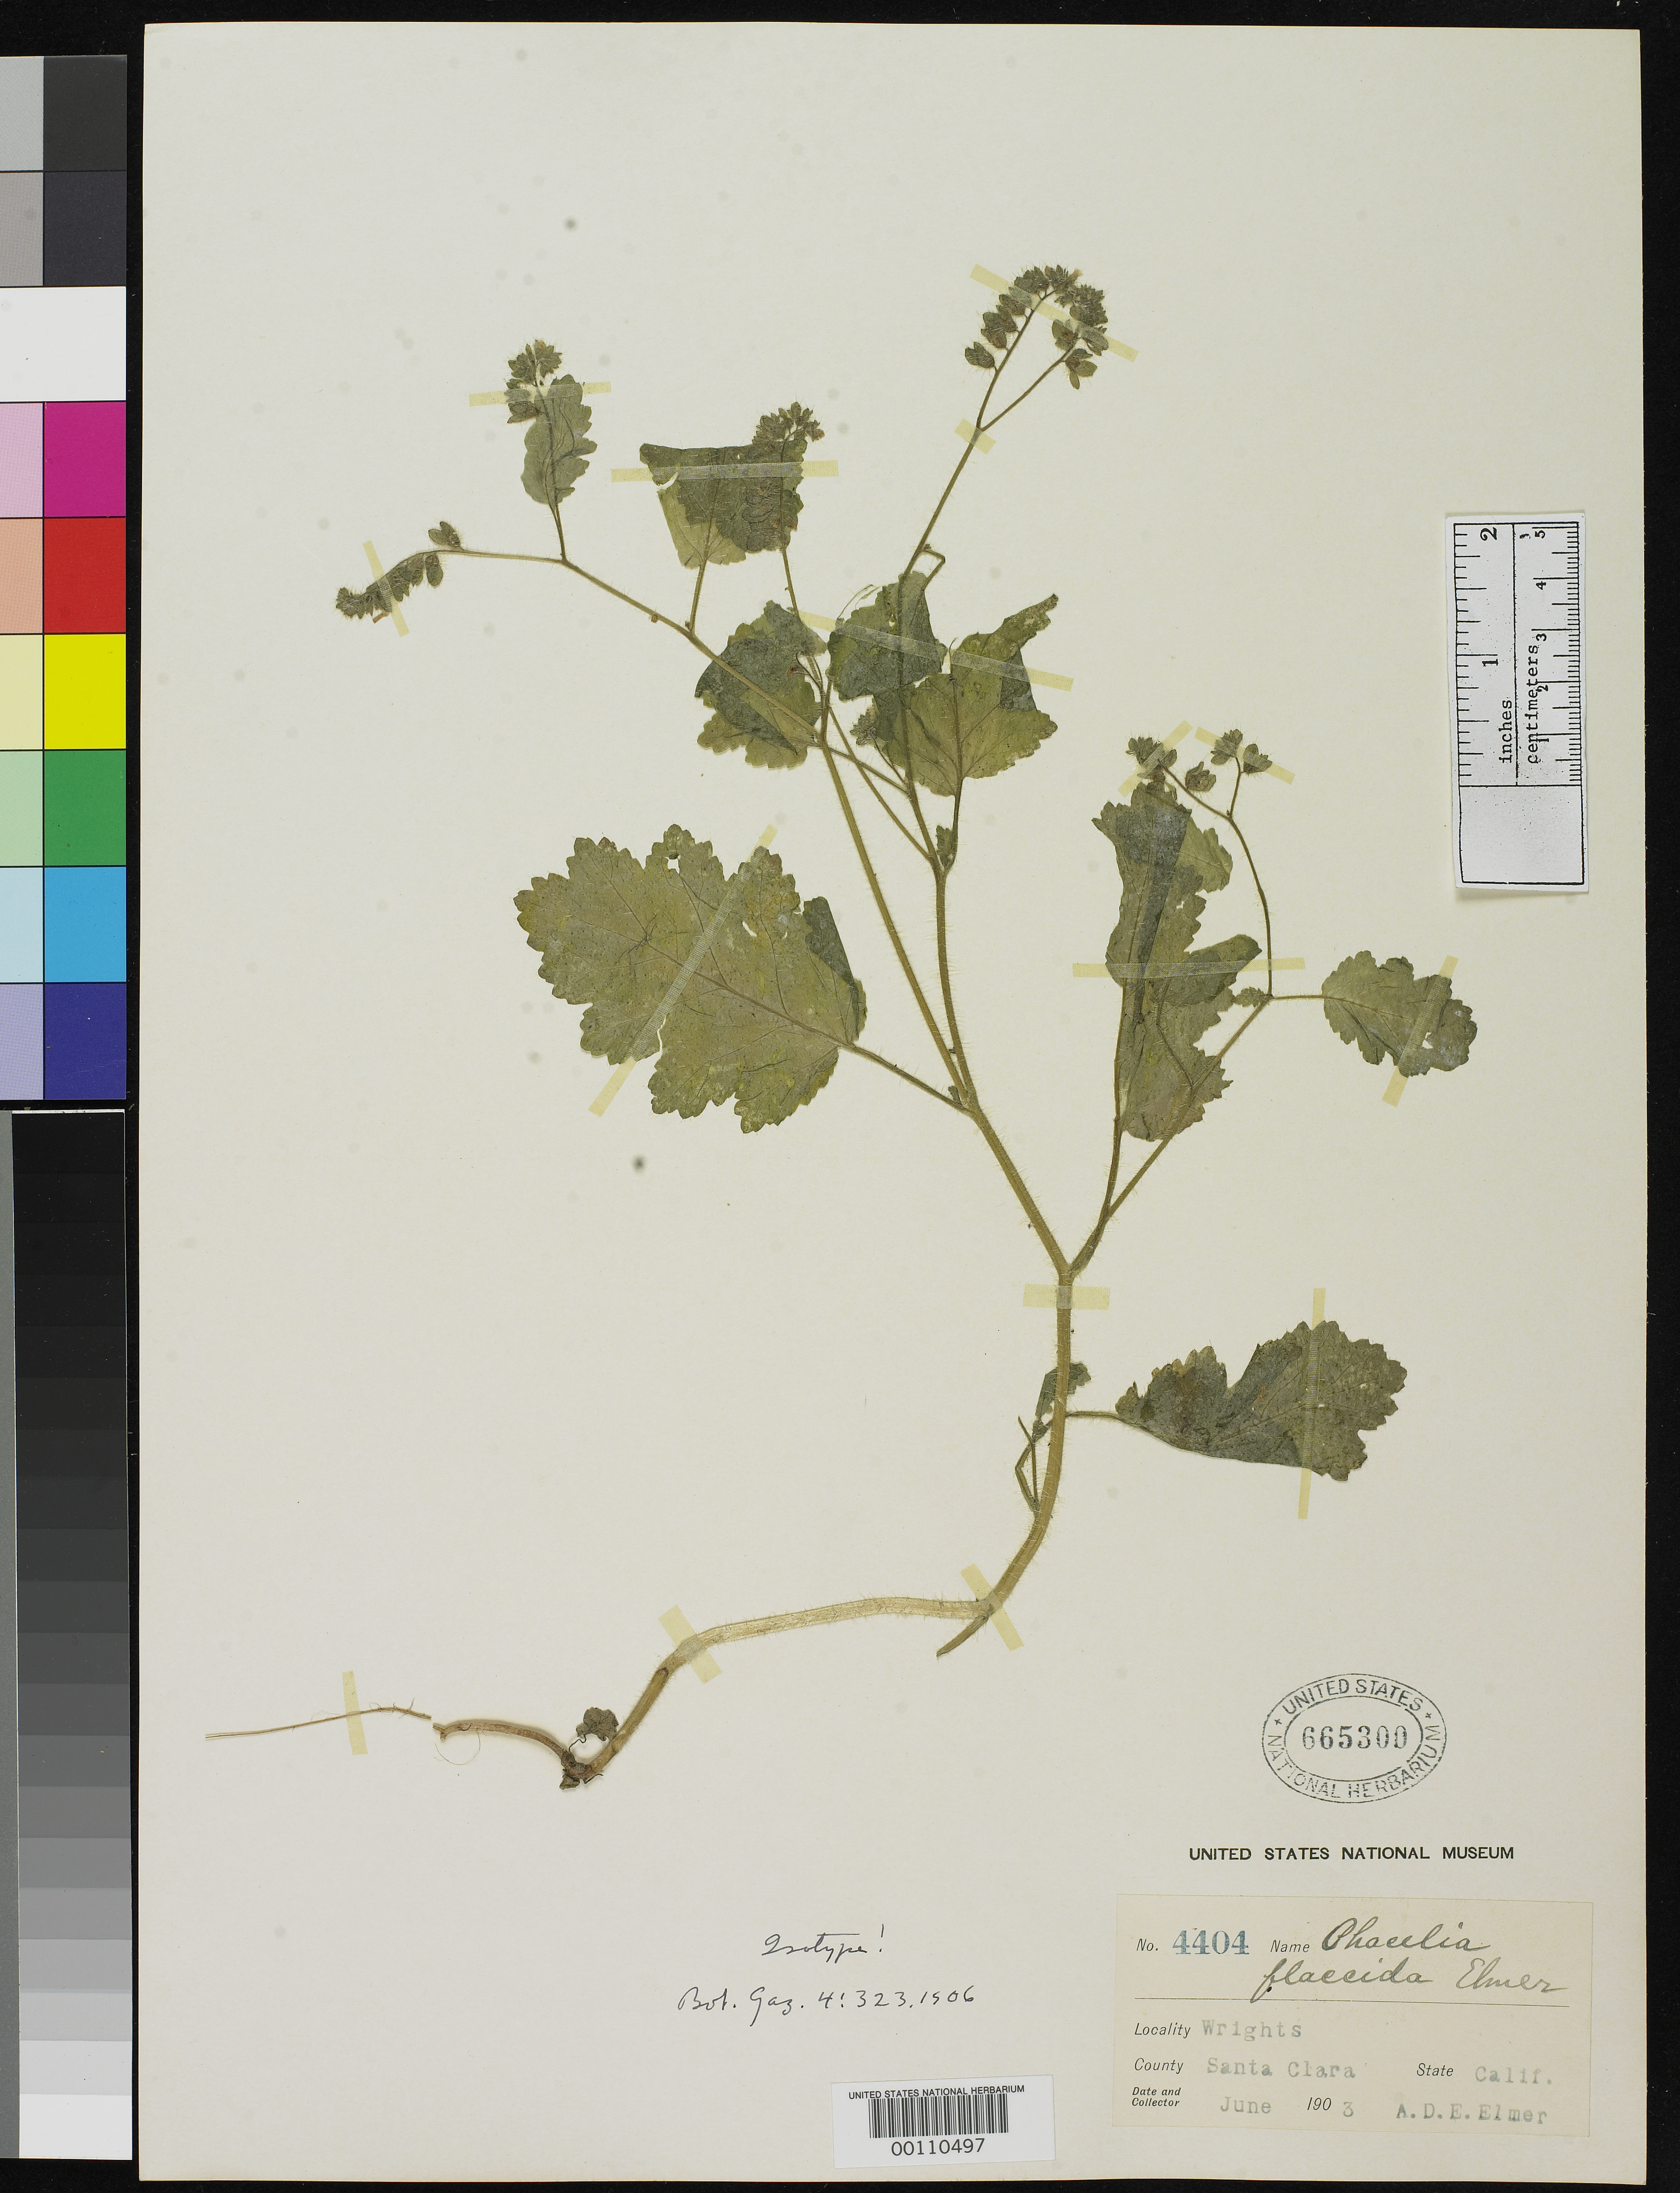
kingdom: Plantae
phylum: Tracheophyta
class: Magnoliopsida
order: Boraginales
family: Hydrophyllaceae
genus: Phacelia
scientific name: Phacelia flaccida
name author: Elmer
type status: Isotype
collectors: A. D. E. Elmer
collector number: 4404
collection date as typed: Jun 1903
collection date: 1903-06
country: United States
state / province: California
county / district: Santa Clara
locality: Wrights.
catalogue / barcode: US 665300